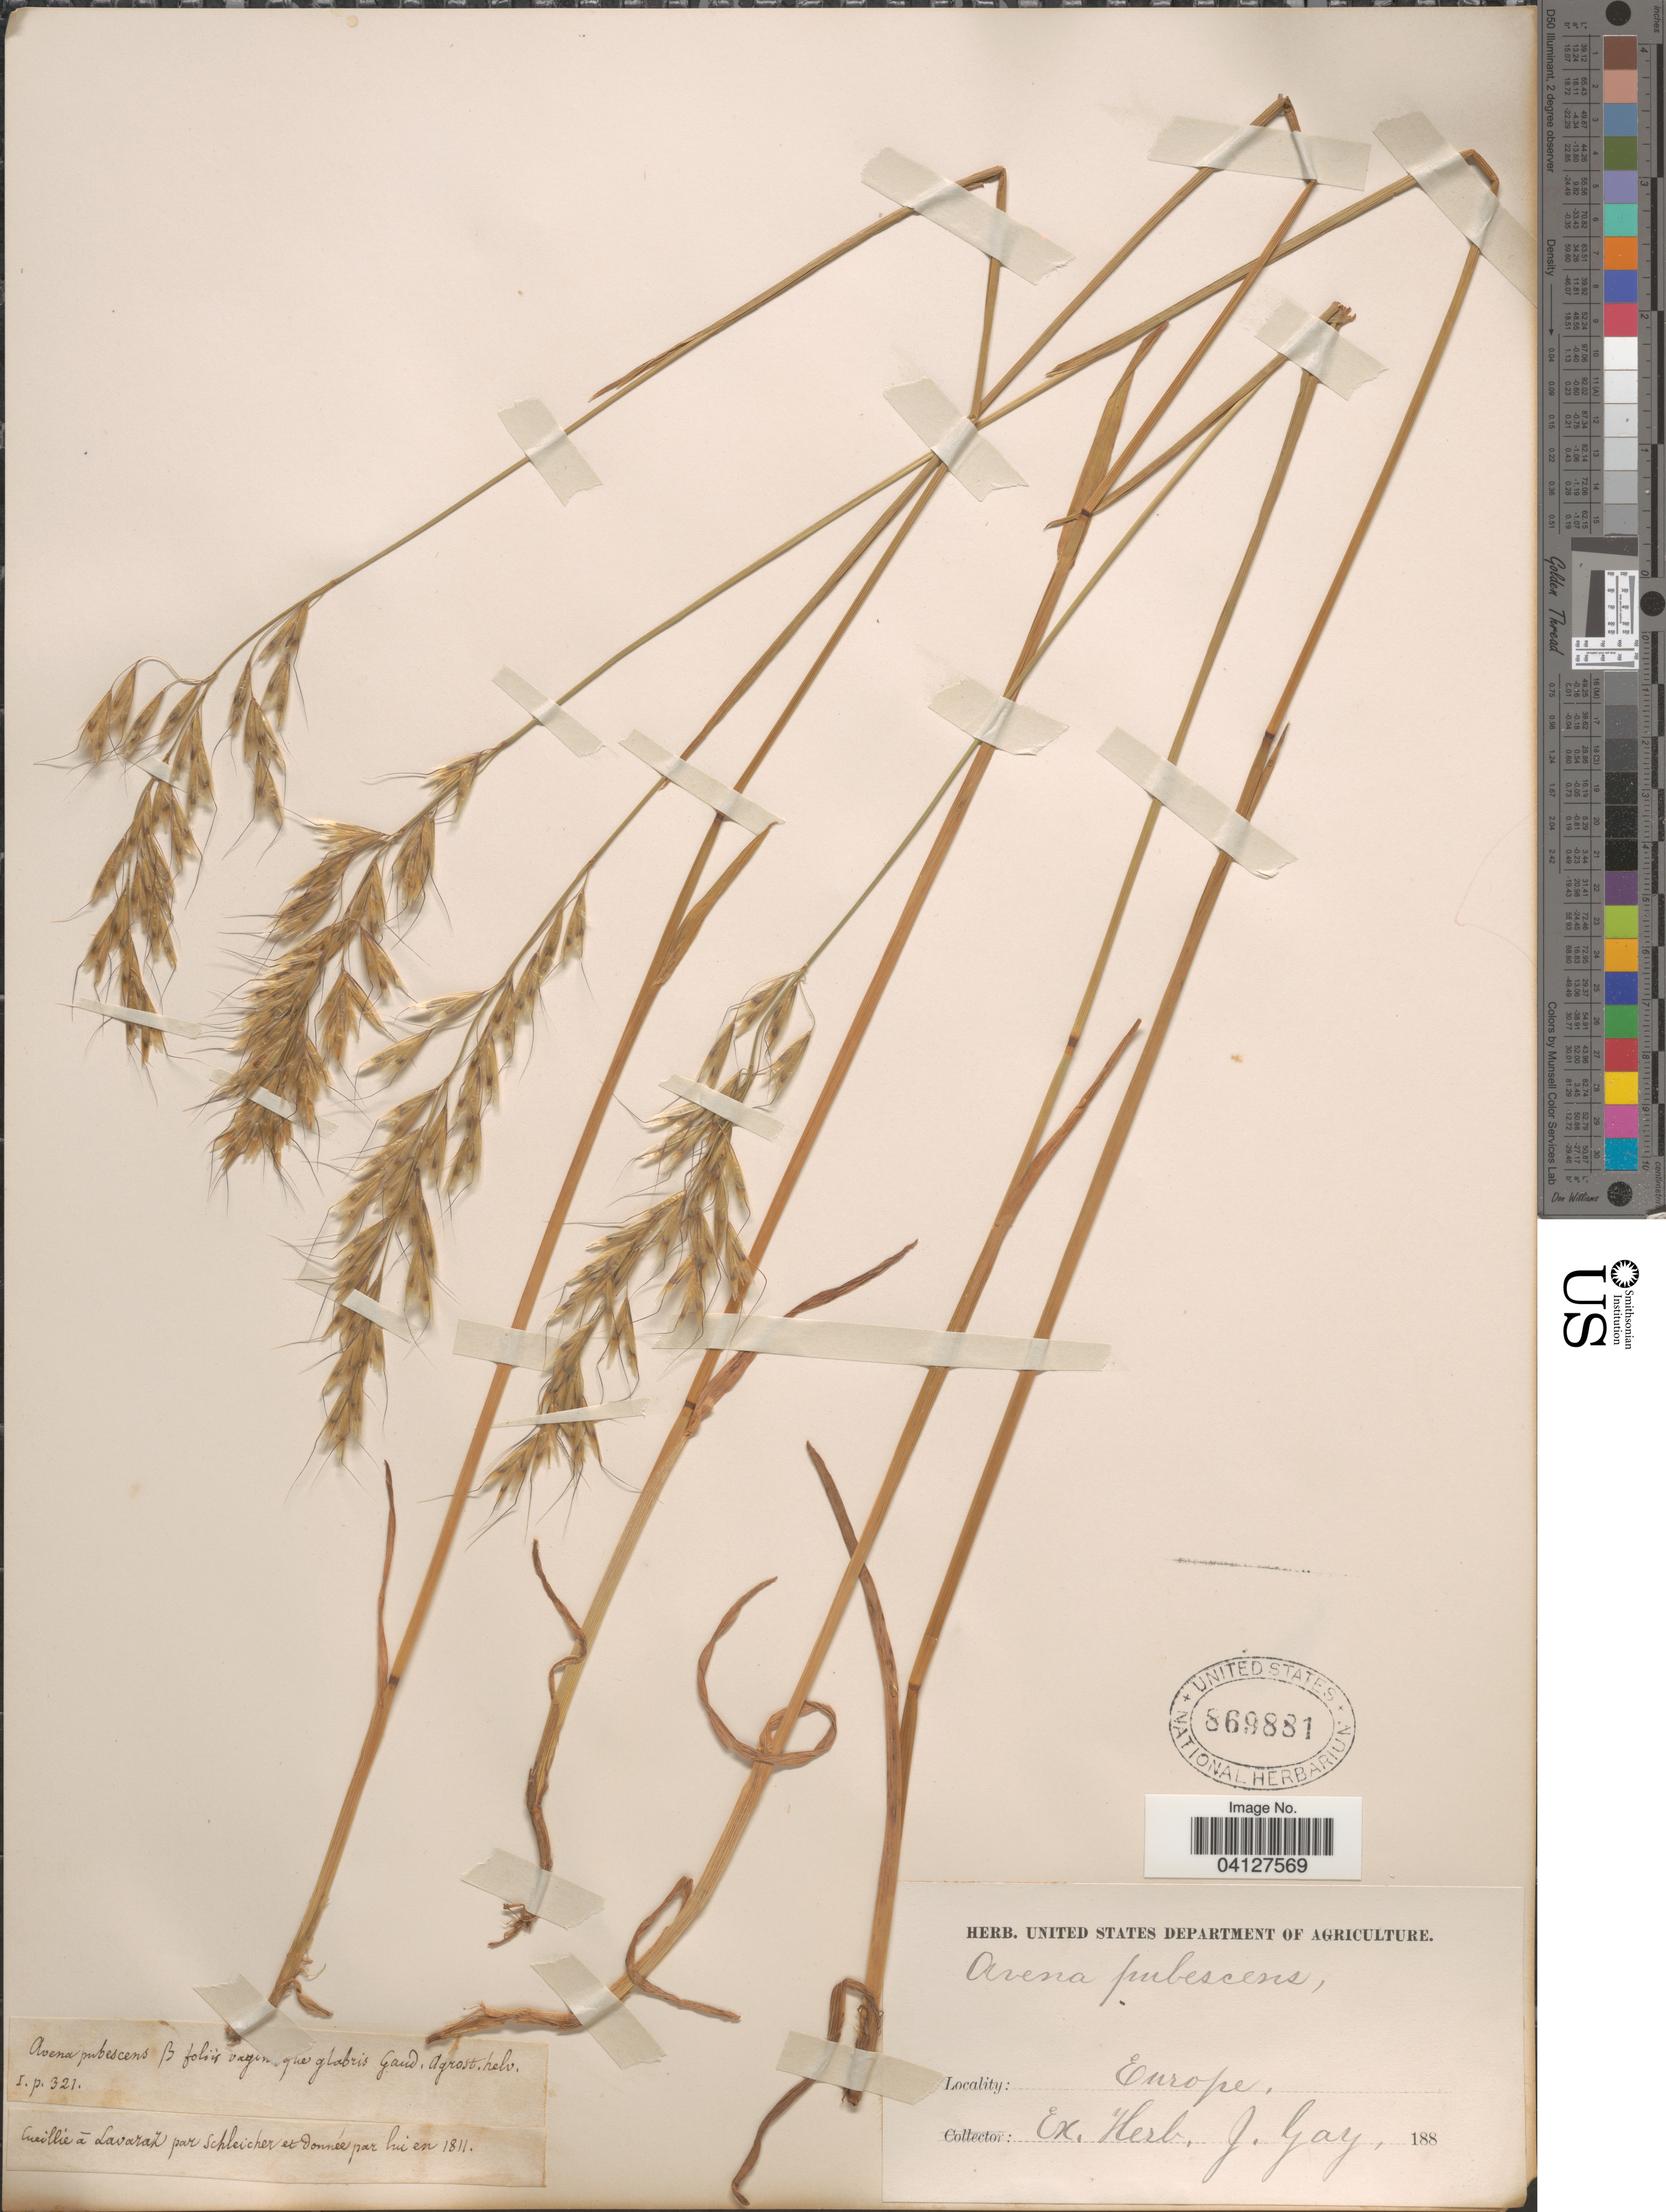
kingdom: Plantae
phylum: Tracheophyta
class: Liliopsida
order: Poales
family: Poaceae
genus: Avena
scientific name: Avena pubescens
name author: Huds.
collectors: ex herb. J. Gay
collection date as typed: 188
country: Switzerland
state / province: Vaud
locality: Europe. Cueillie à Lavaraz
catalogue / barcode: US 869881